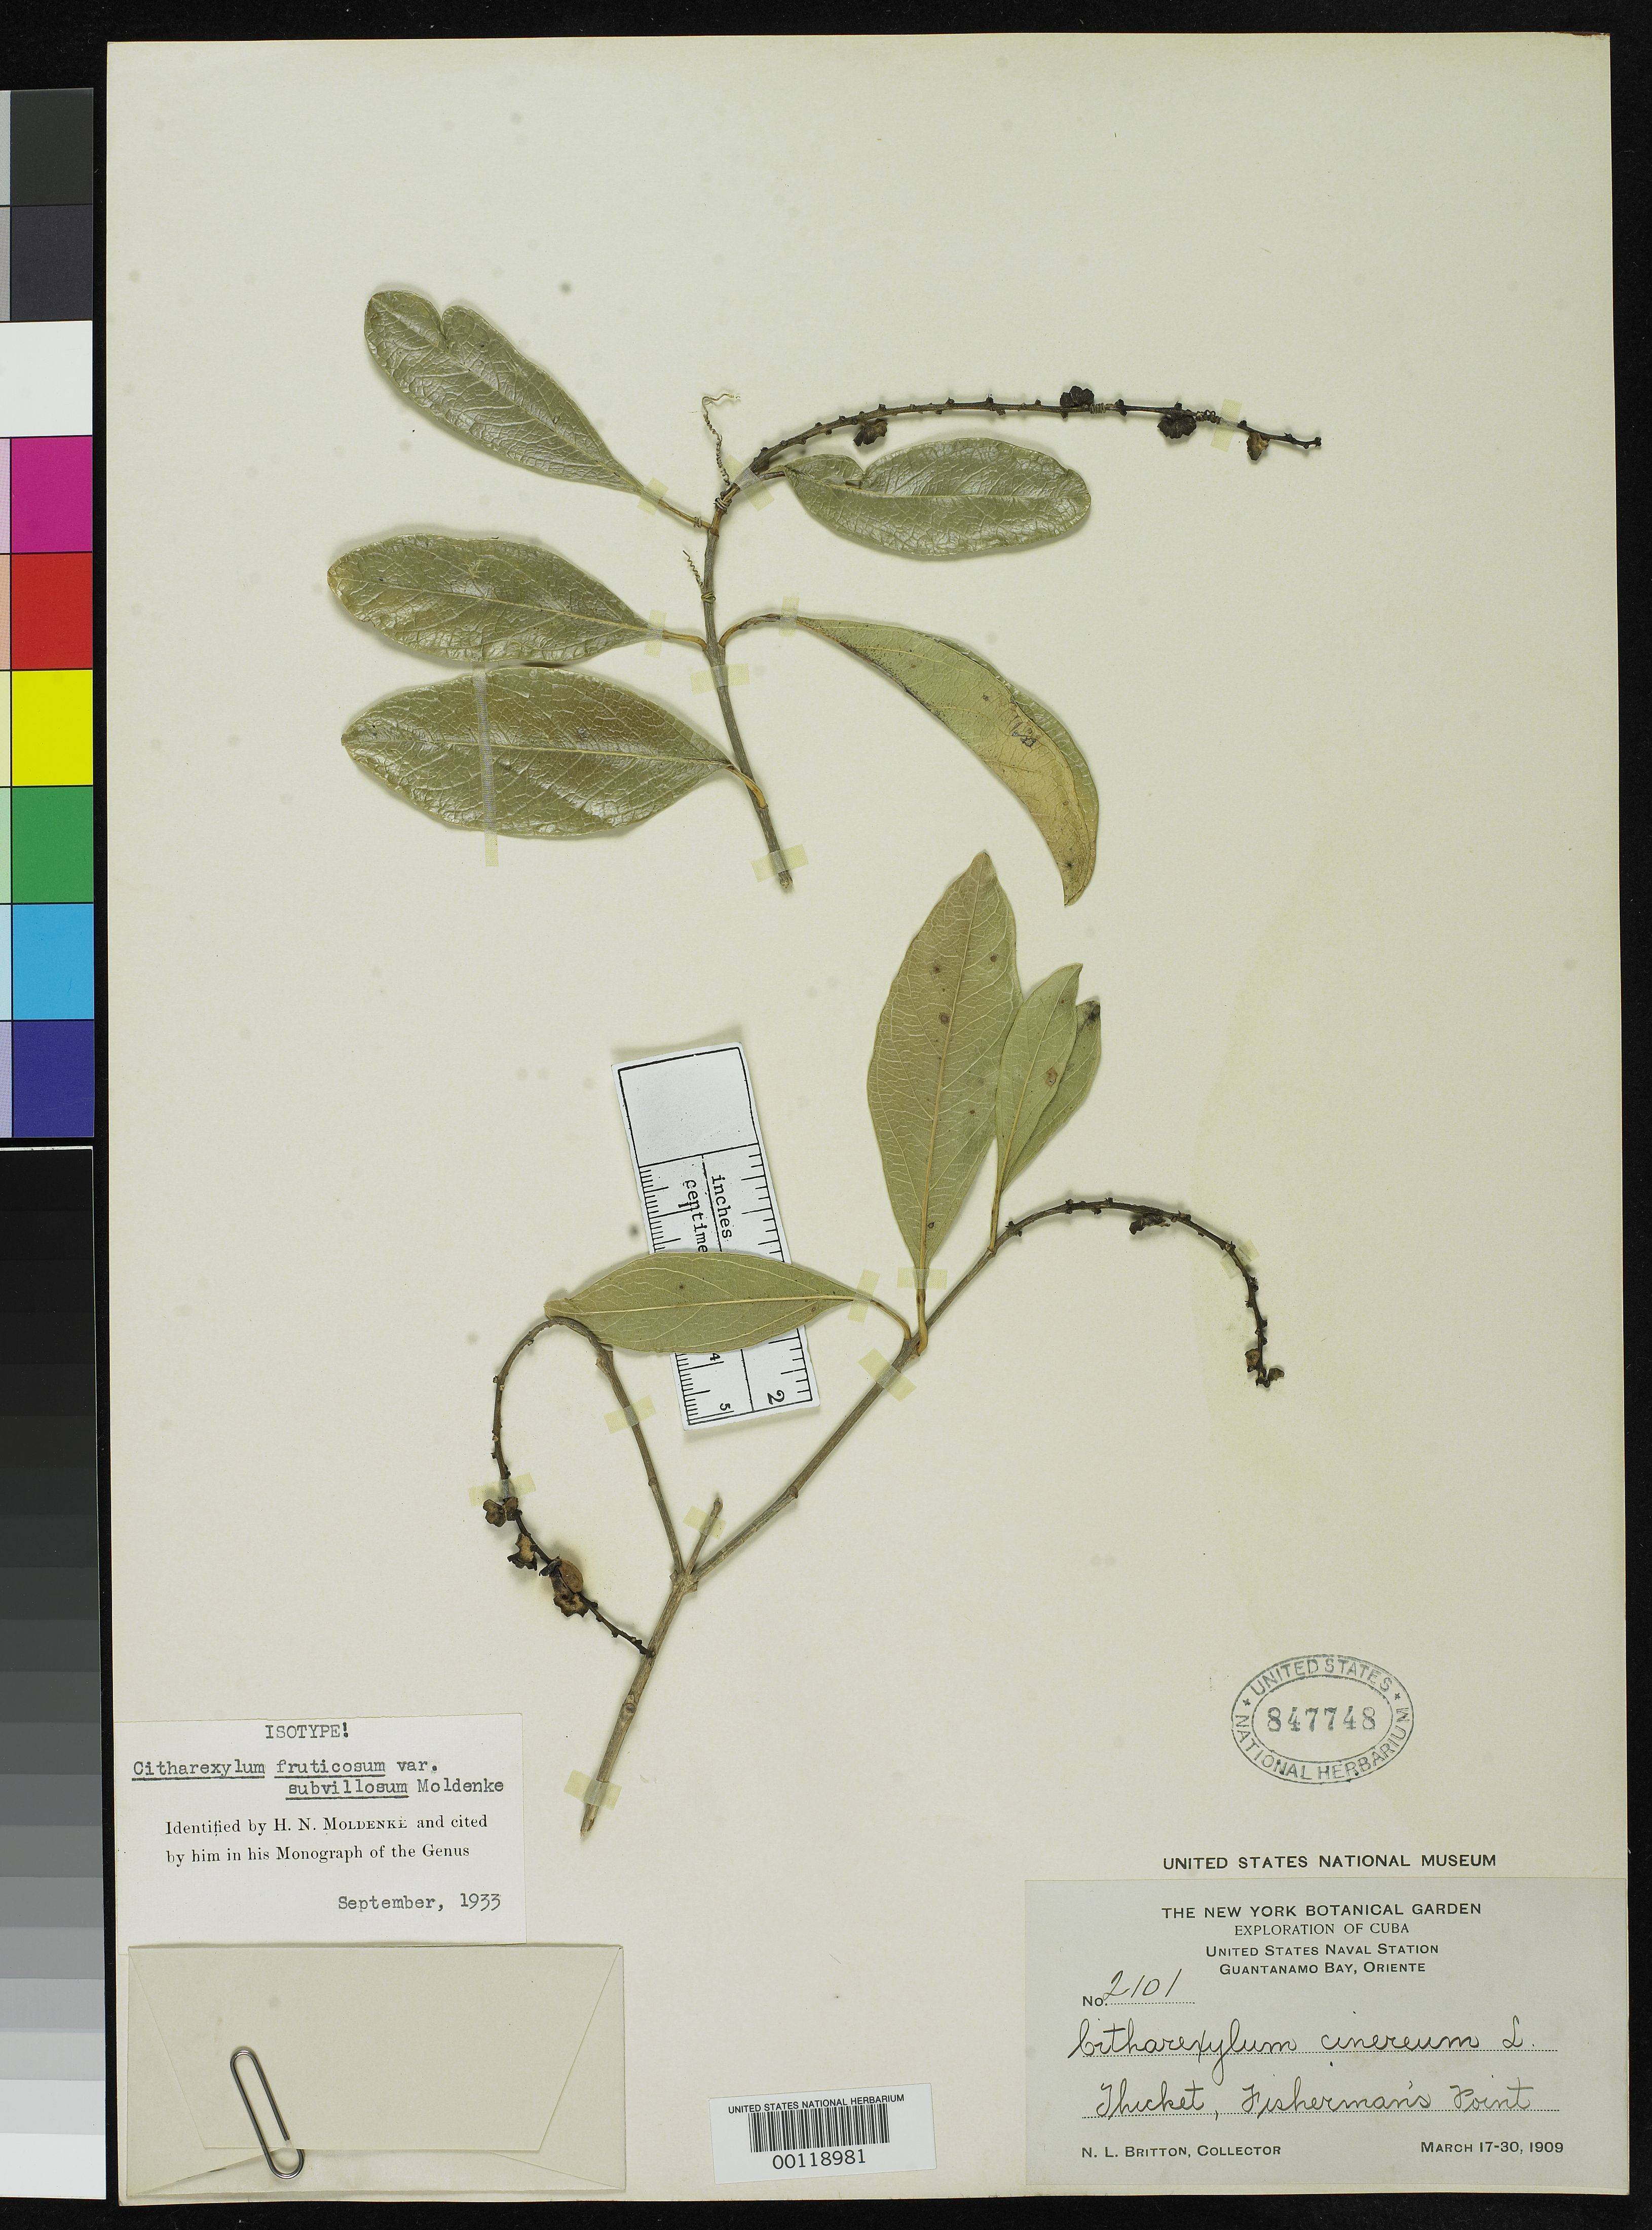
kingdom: Plantae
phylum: Tracheophyta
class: Magnoliopsida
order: Lamiales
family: Verbenaceae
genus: Citharexylum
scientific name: Citharexylum fruticosum var. subvillosum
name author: Moldenke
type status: Isotype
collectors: N. Britton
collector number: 2101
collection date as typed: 17 Mar 1909 to 30 Mar 1909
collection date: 1909-03-17/1909-03-30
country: Cuba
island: Greater Antilles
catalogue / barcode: US 847748